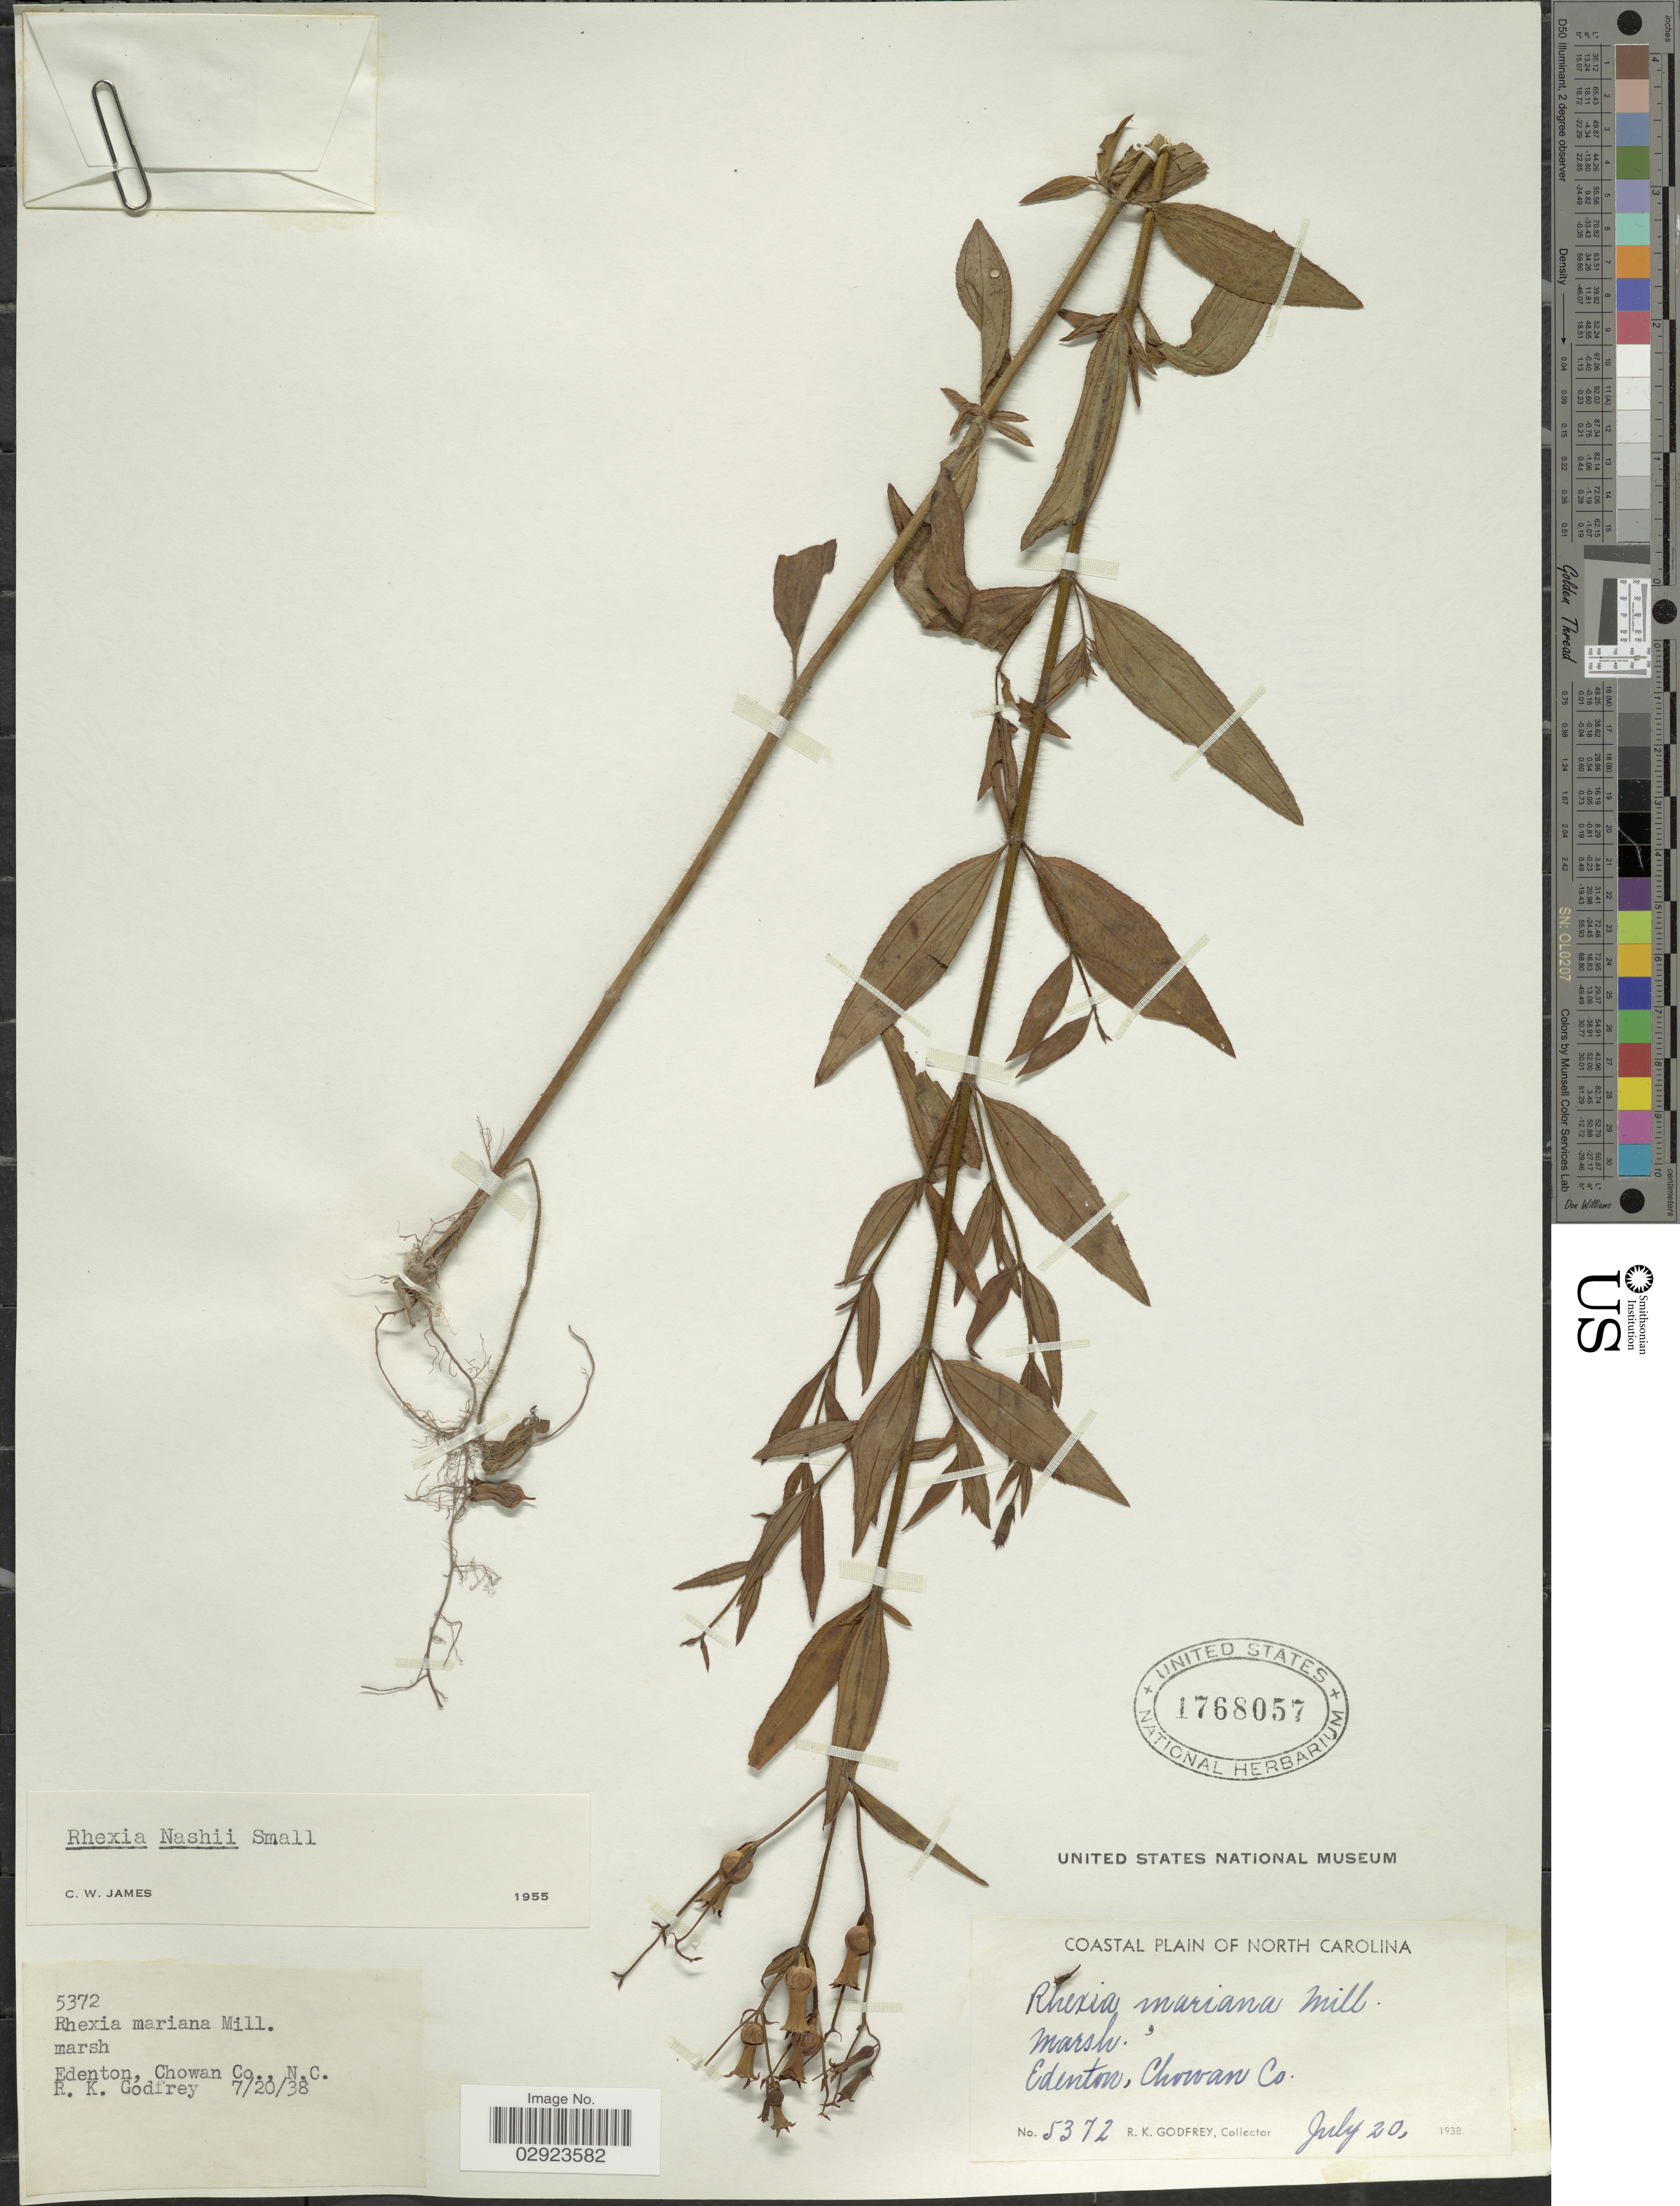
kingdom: Plantae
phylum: Tracheophyta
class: Magnoliopsida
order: Myrtales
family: Melastomataceae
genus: Rhexia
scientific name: Rhexia nashii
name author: Small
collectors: R. K. Godfrey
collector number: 5372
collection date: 1938-07-20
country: United States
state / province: North Carolina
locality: Coastal plain of North Carolina. Edenton, Chowan Co.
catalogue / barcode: US 1768057